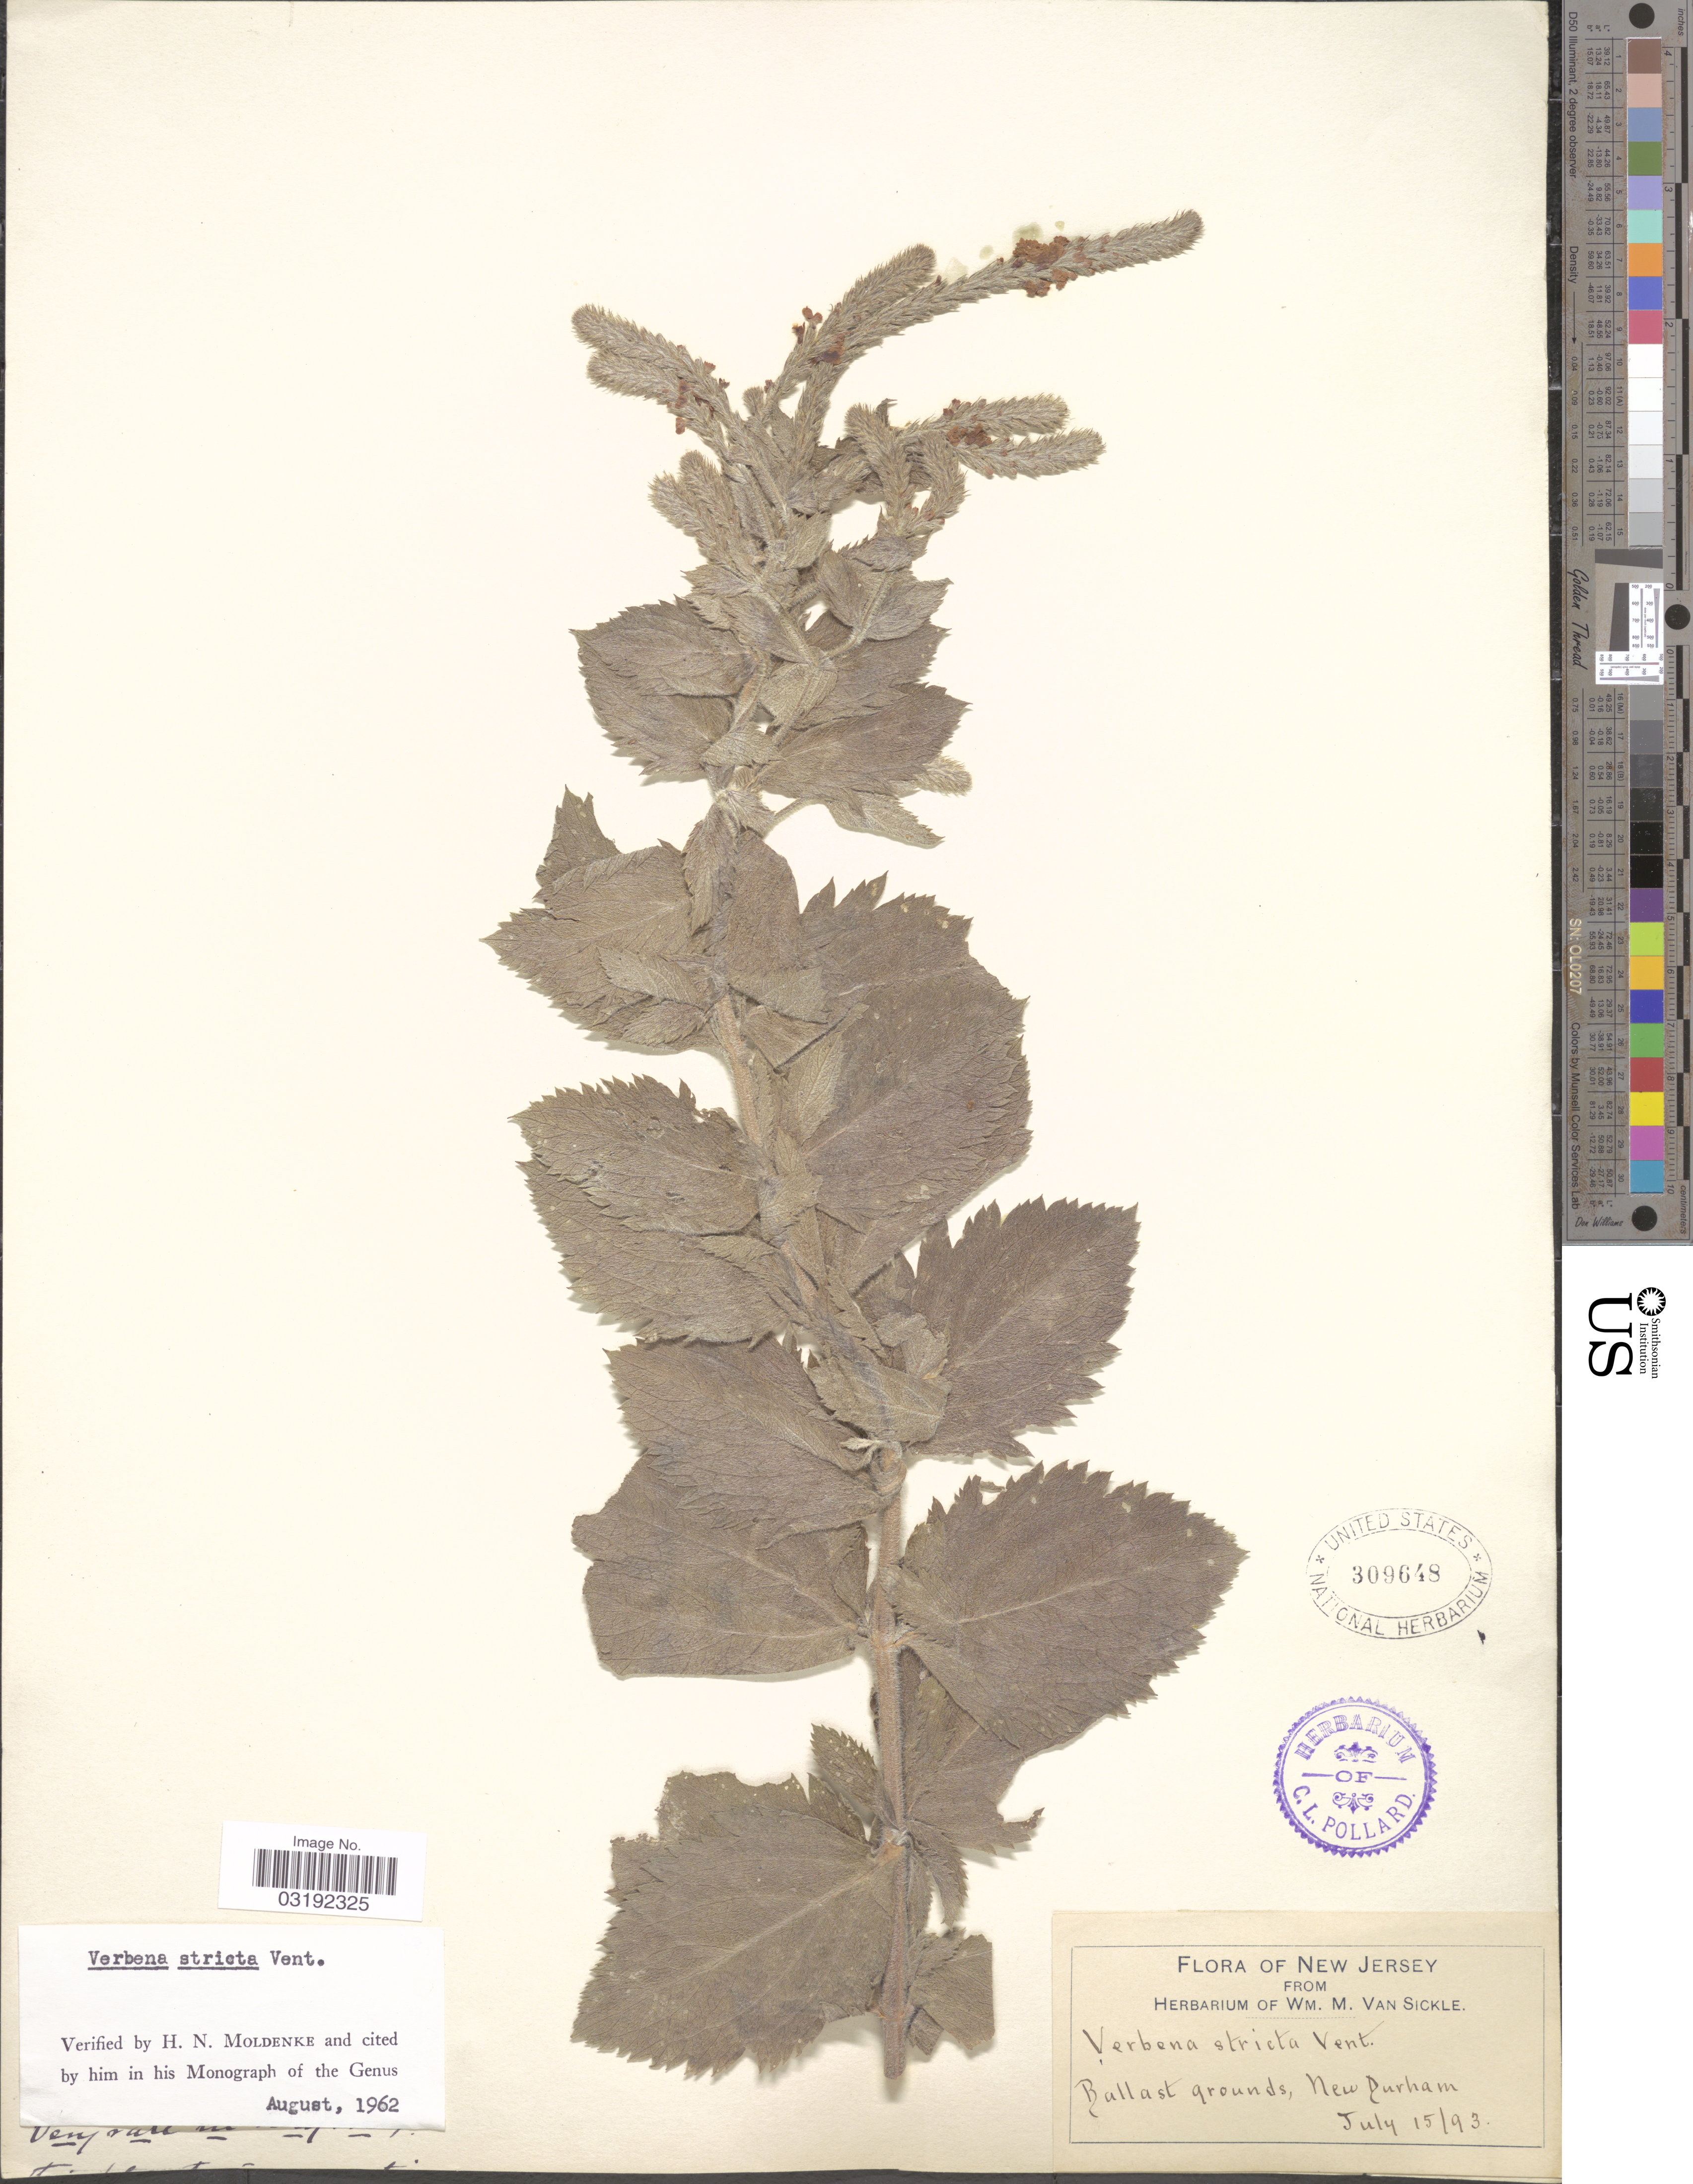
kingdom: Plantae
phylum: Tracheophyta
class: Magnoliopsida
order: Lamiales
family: Verbenaceae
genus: Verbena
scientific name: Verbena stricta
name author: Vent.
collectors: ex herb. Wm. M. Van Sickle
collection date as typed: Transcribed d/m/y: 15/7/93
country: United States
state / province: New Jersey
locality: Ballast grounds, New Durham.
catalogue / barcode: US 309648